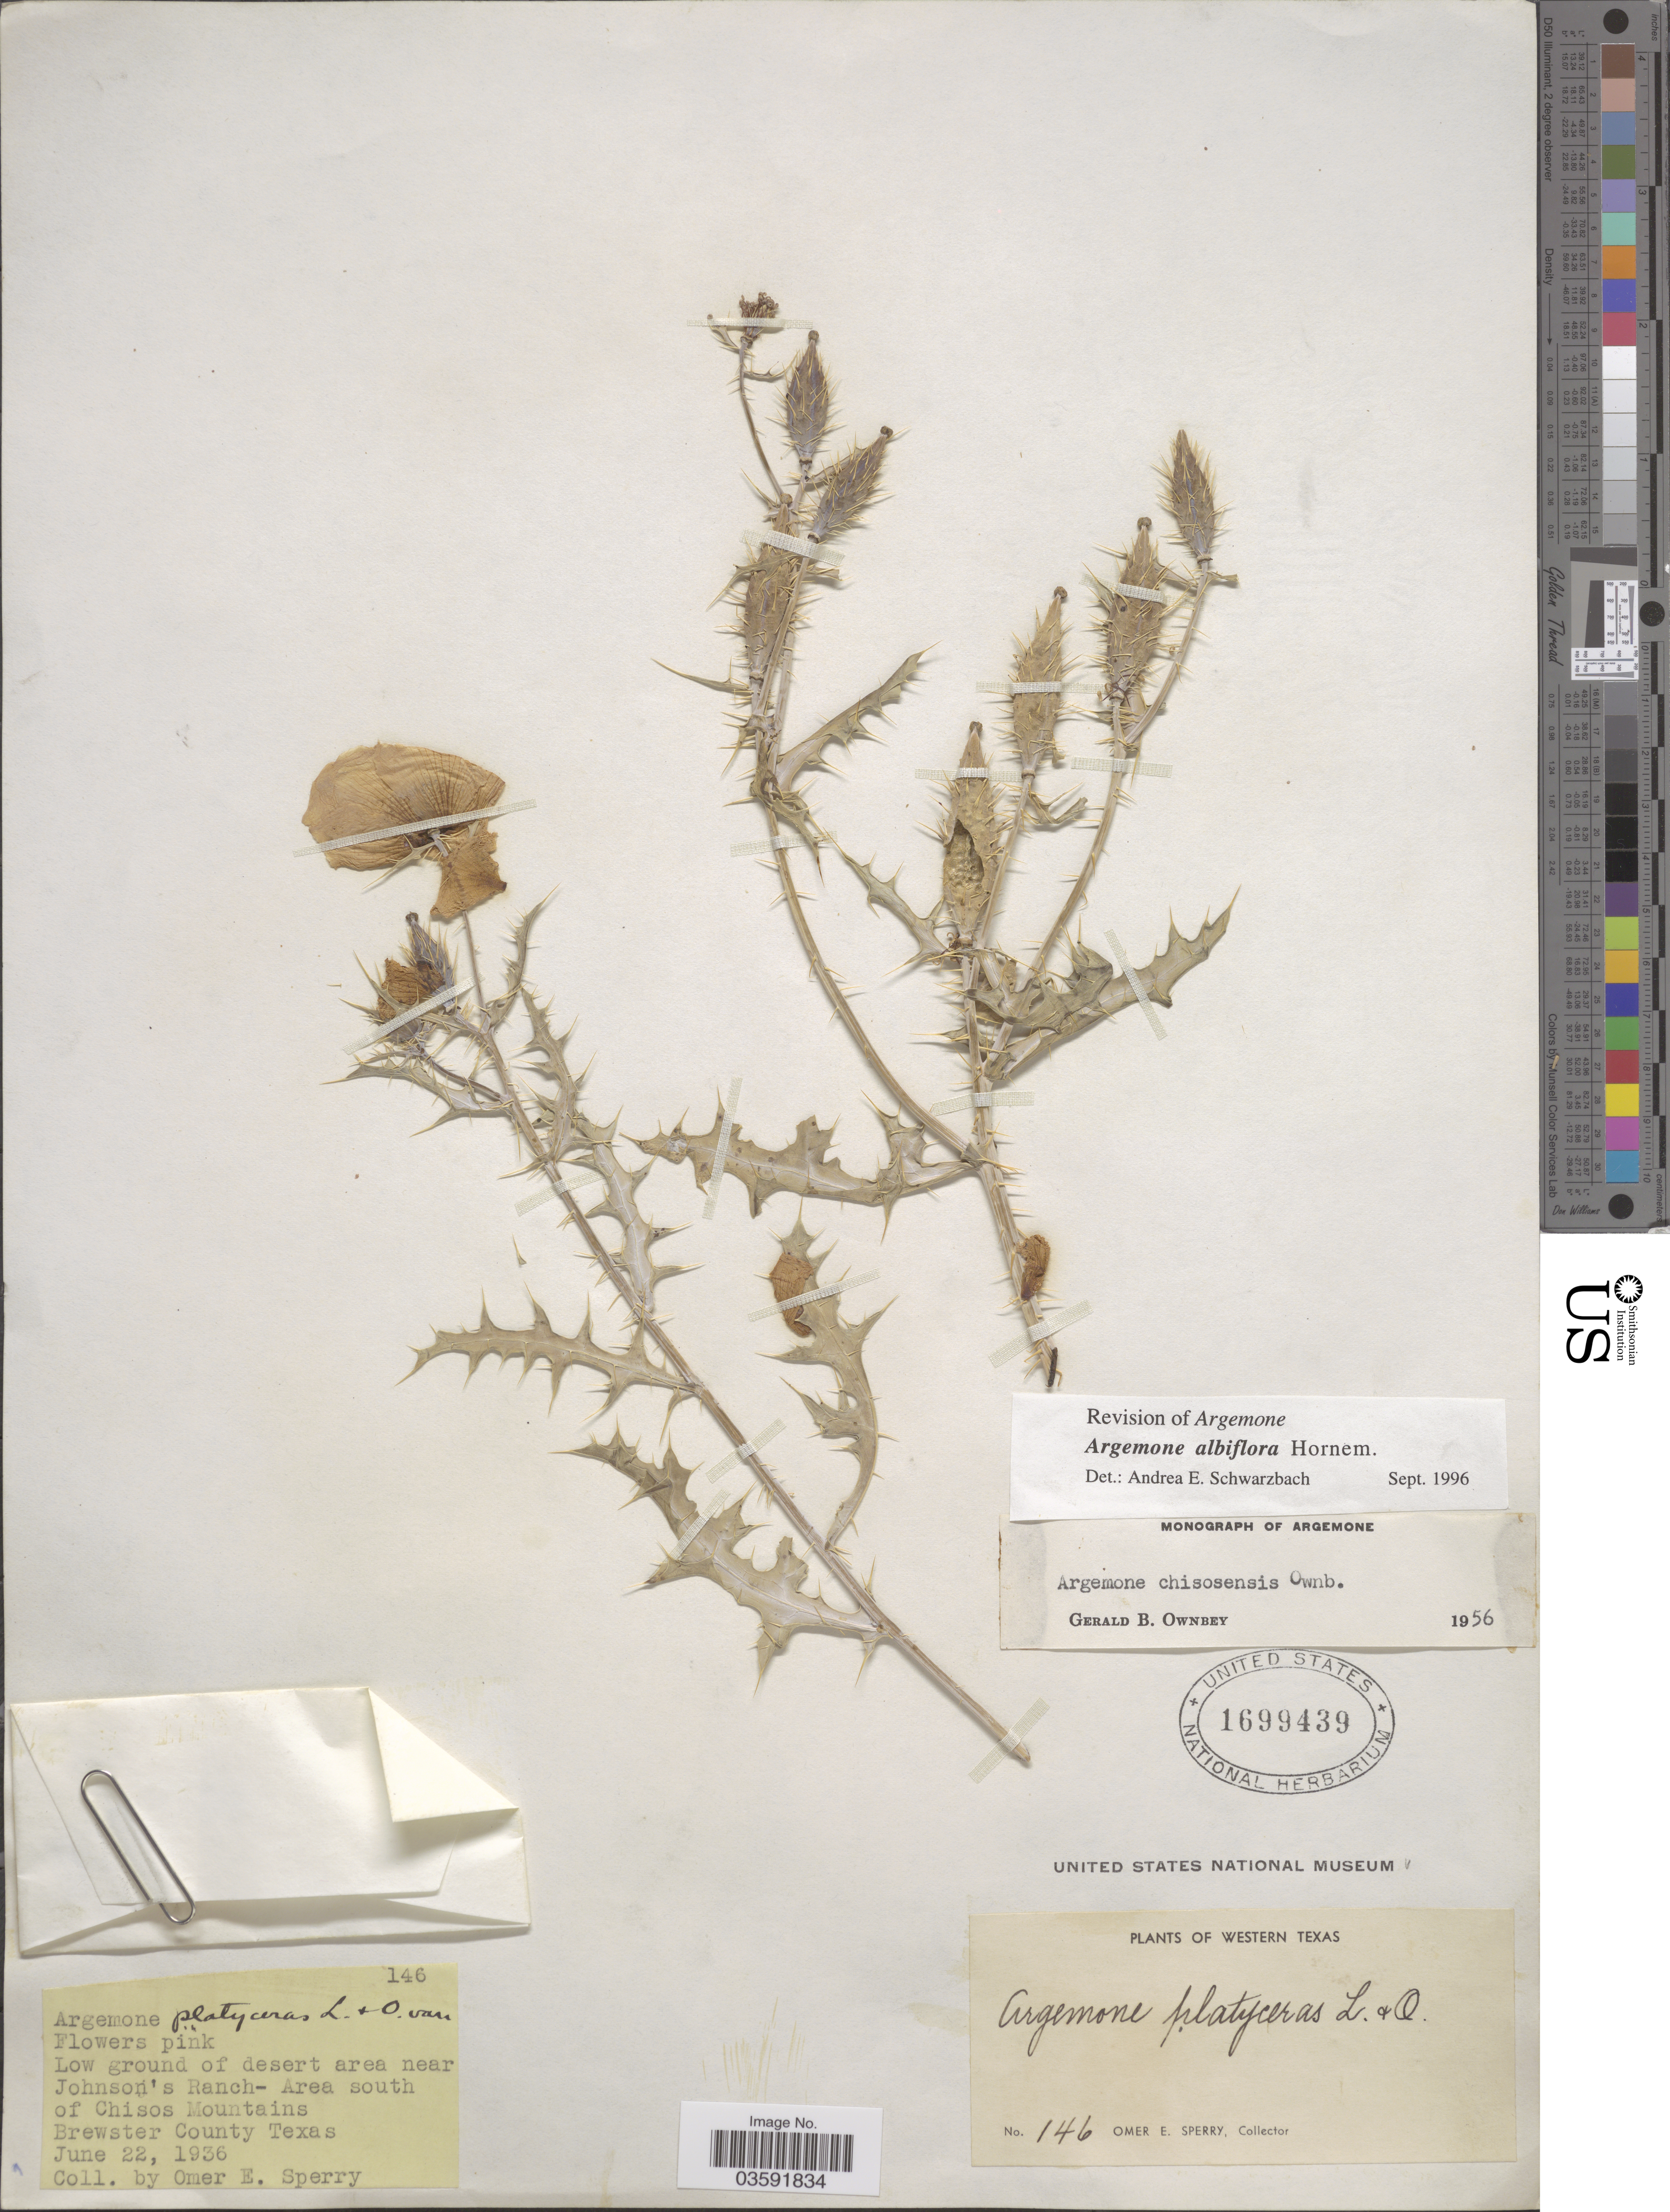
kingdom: Plantae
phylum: Tracheophyta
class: Magnoliopsida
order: Ranunculales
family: Papaveraceae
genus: Argemone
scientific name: Argemone albiflora subsp. albiflora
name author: Hornem.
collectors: O. E. Sperry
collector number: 146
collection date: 1936-06-22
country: United States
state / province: Texas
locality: Western Texas. Low ground of desert area near Johnson's Ranch- Area south of Chisos Mountains. Brewster County.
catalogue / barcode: US 1699439